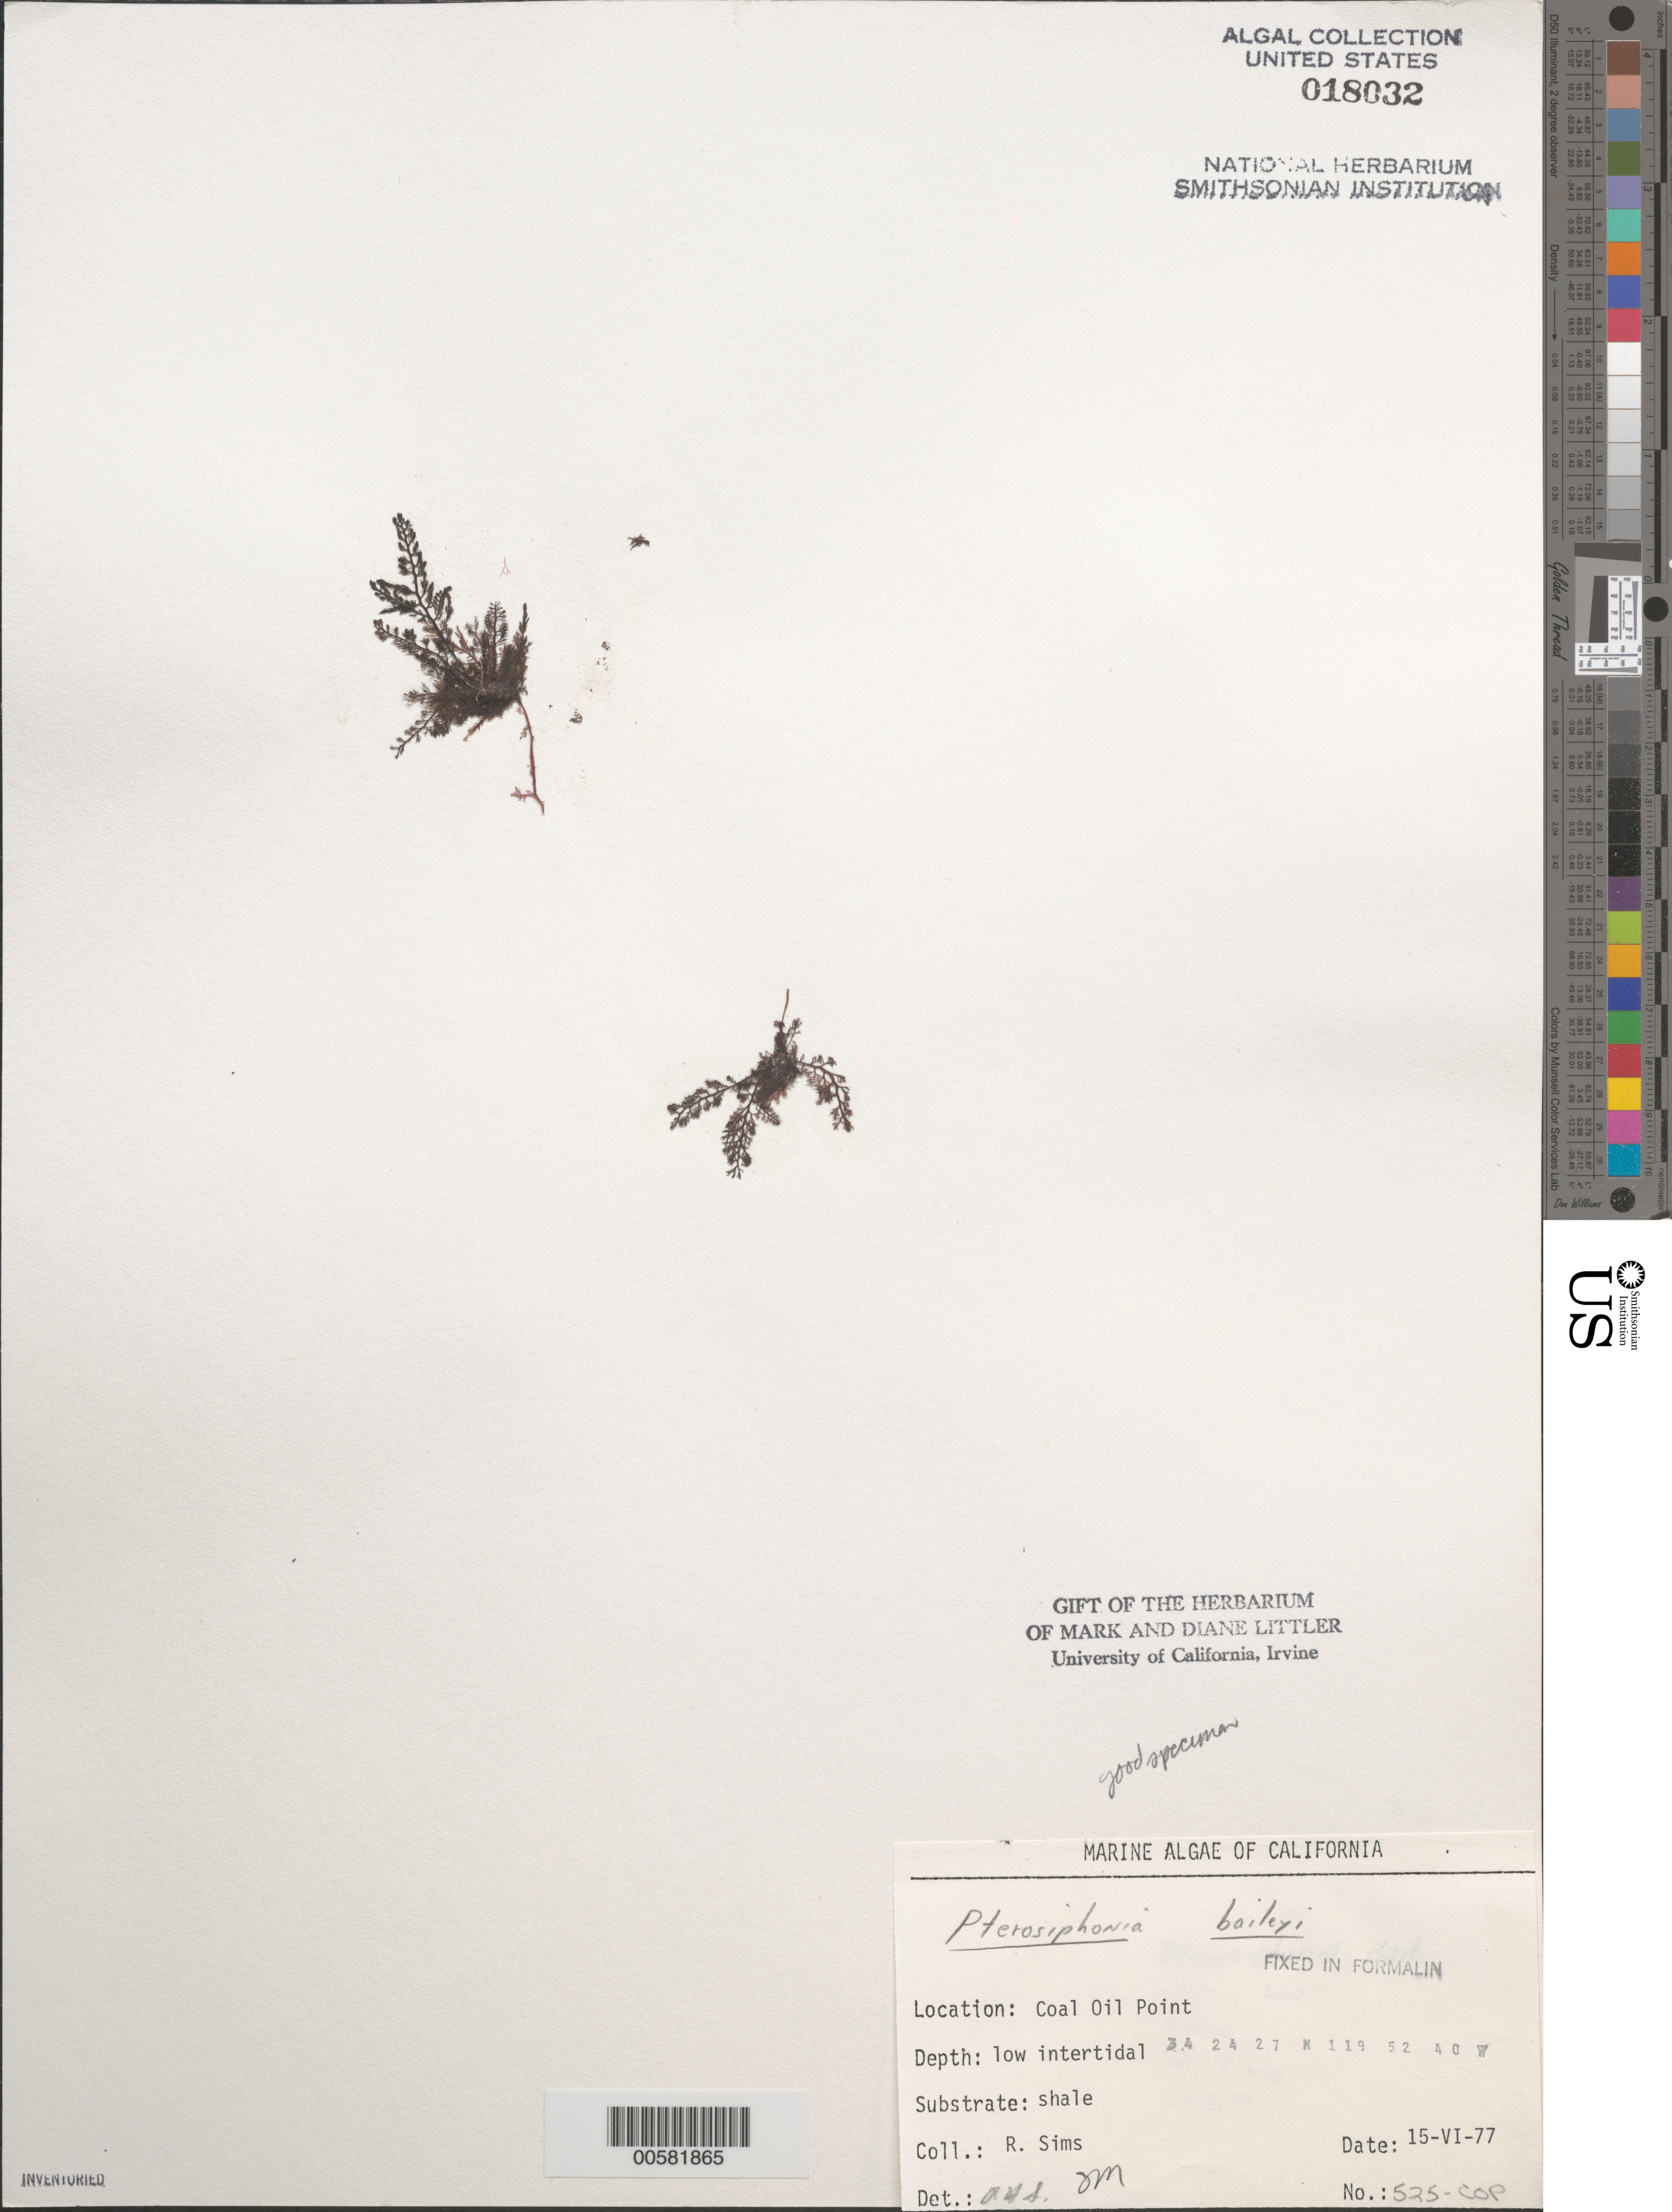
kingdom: Plantae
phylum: Rhodophyta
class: Florideophyceae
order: Ceramiales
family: Rhodomelaceae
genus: Symphyocladiella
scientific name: Symphyocladiella baileyi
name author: (Harvey) D.E.Bustamante et al.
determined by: Algae name updating Project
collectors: R. H. Sims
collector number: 525-cop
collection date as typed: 15 Jun 1977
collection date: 1977-06-15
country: United States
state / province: California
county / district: Santa Barbara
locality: Coal Oil Point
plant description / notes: BLM-SOCALBIGHT Rocky Intertidal Survey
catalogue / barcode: US 18032